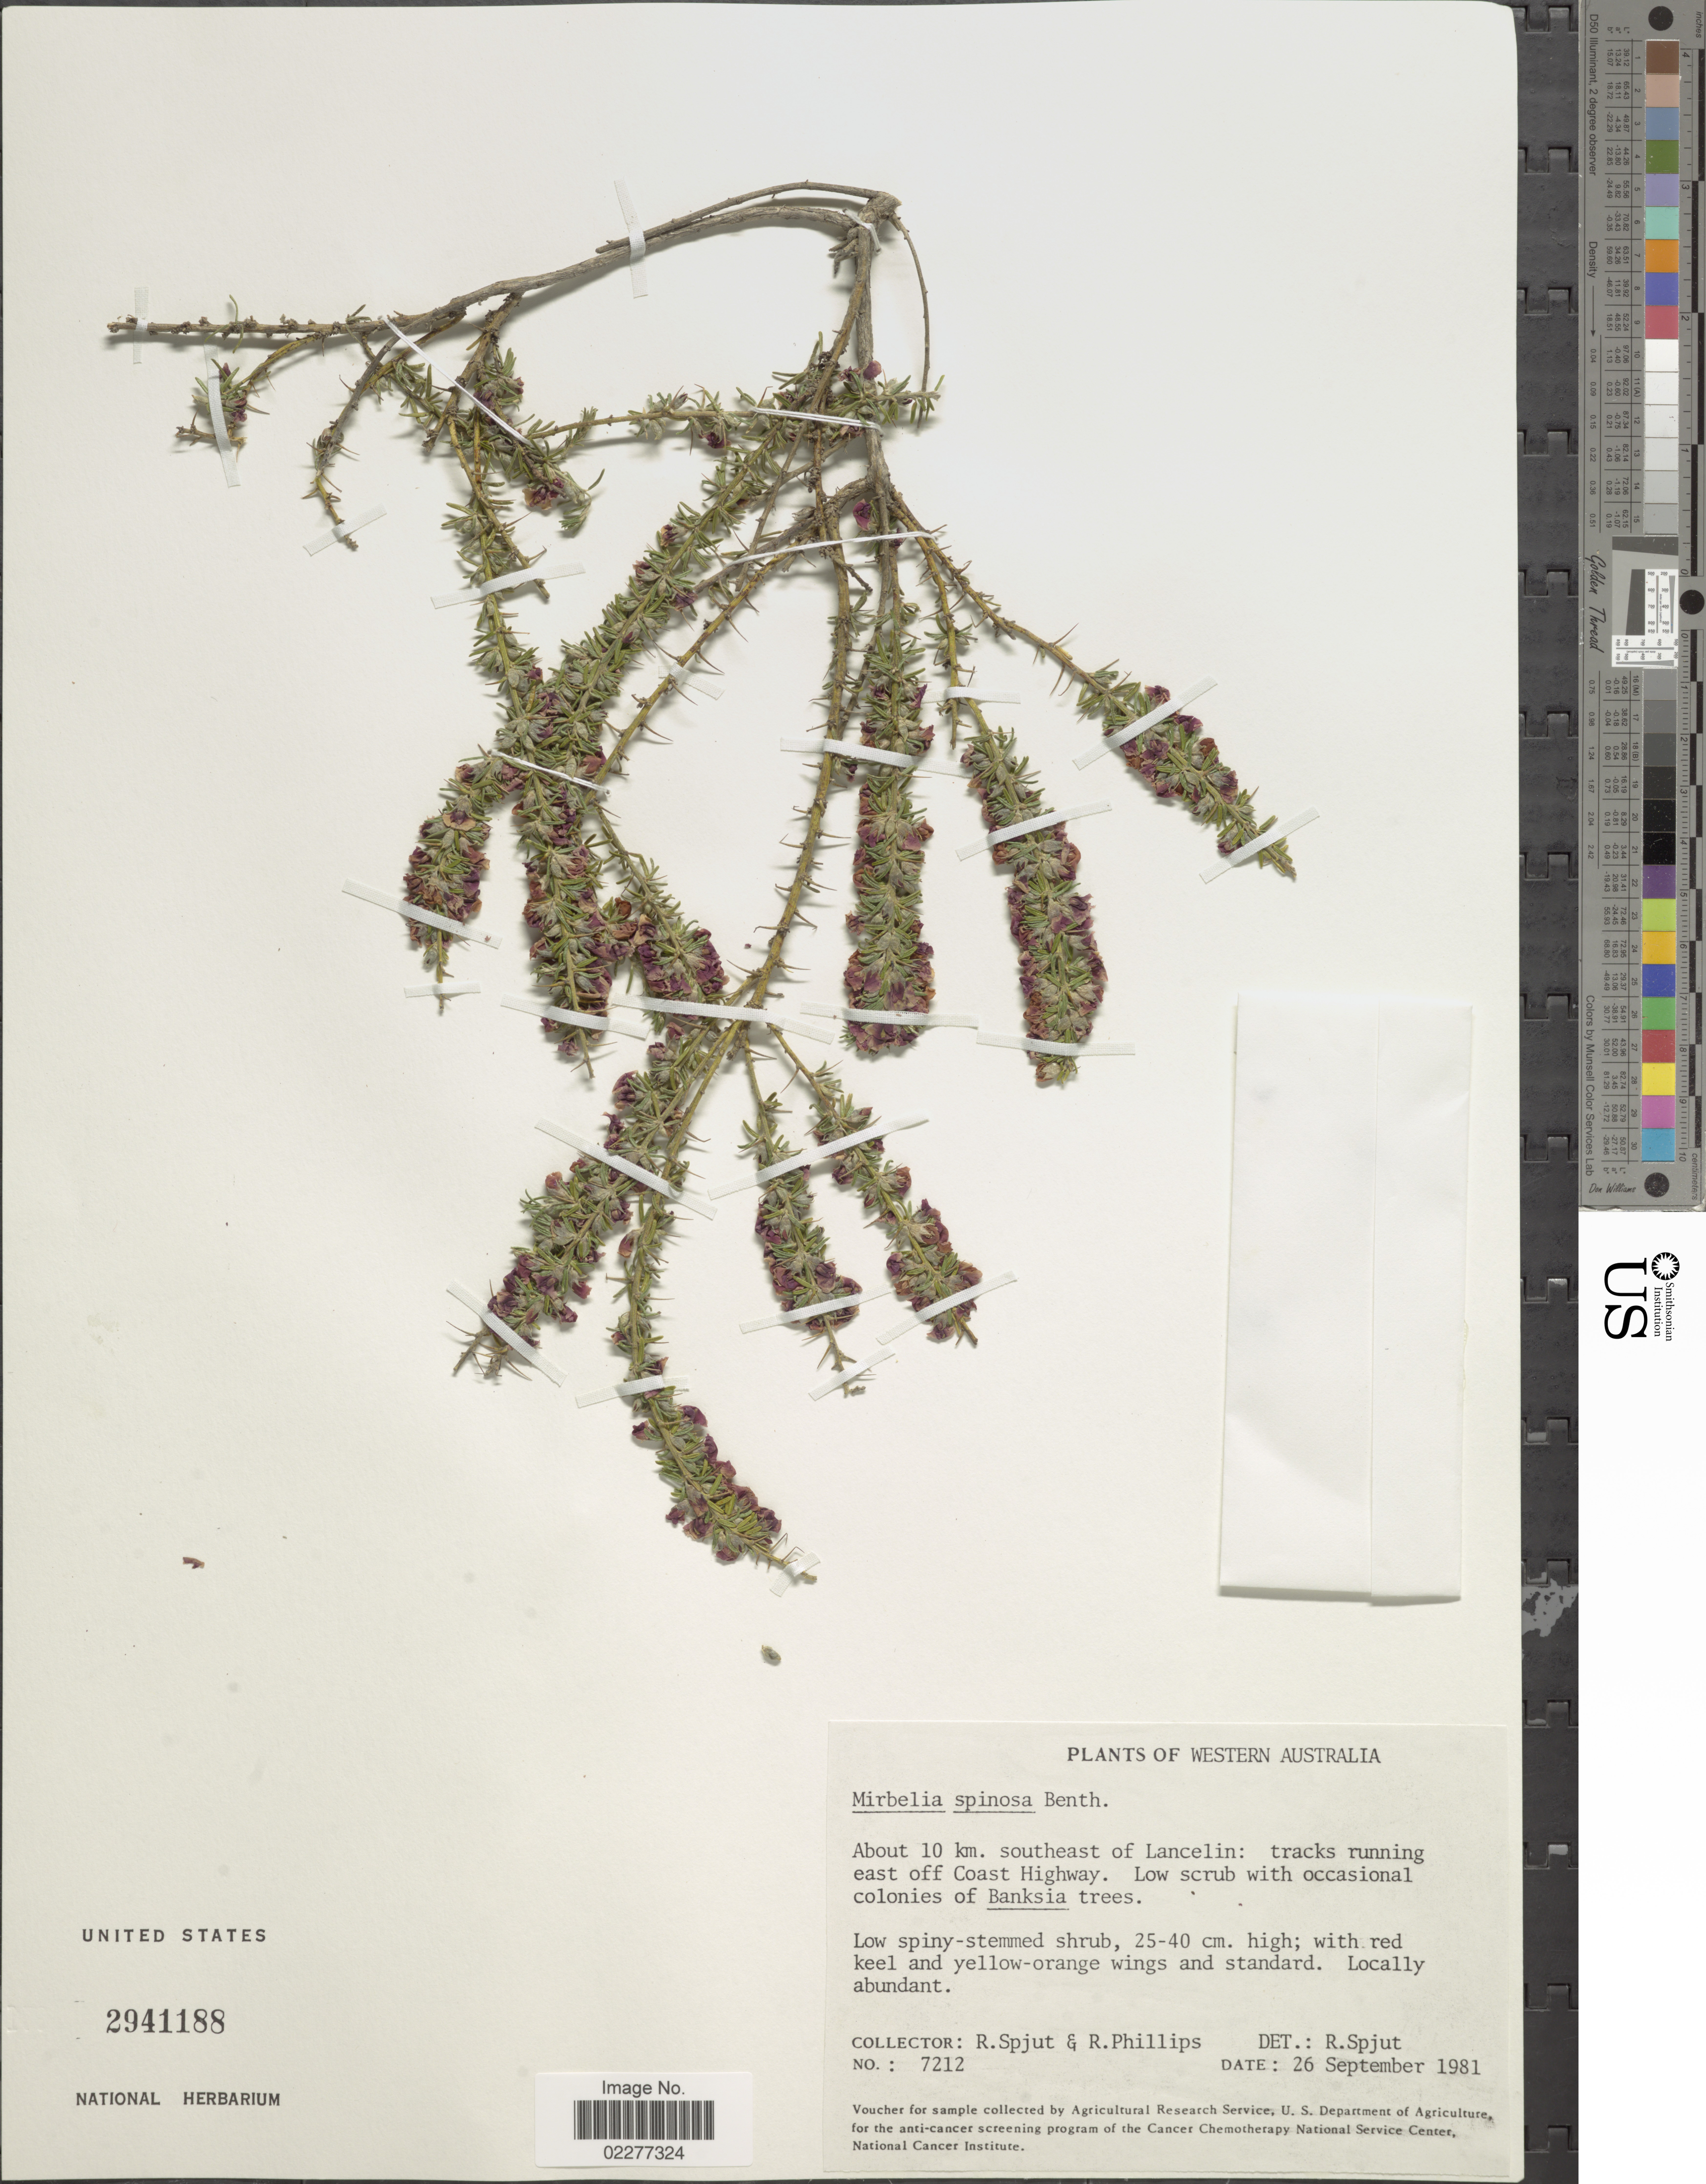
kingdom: Plantae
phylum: Tracheophyta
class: Magnoliopsida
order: Fabales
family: Fabaceae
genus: Mirbelia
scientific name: Mirbelia spinosa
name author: (Benth.) Benth.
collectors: R. Spjut & R. Phillips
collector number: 7212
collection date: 1981-09-26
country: Australia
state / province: Western Australia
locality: About 10 km southeast of Lancelin: tracks running east off Coast Highway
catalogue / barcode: US 2941188